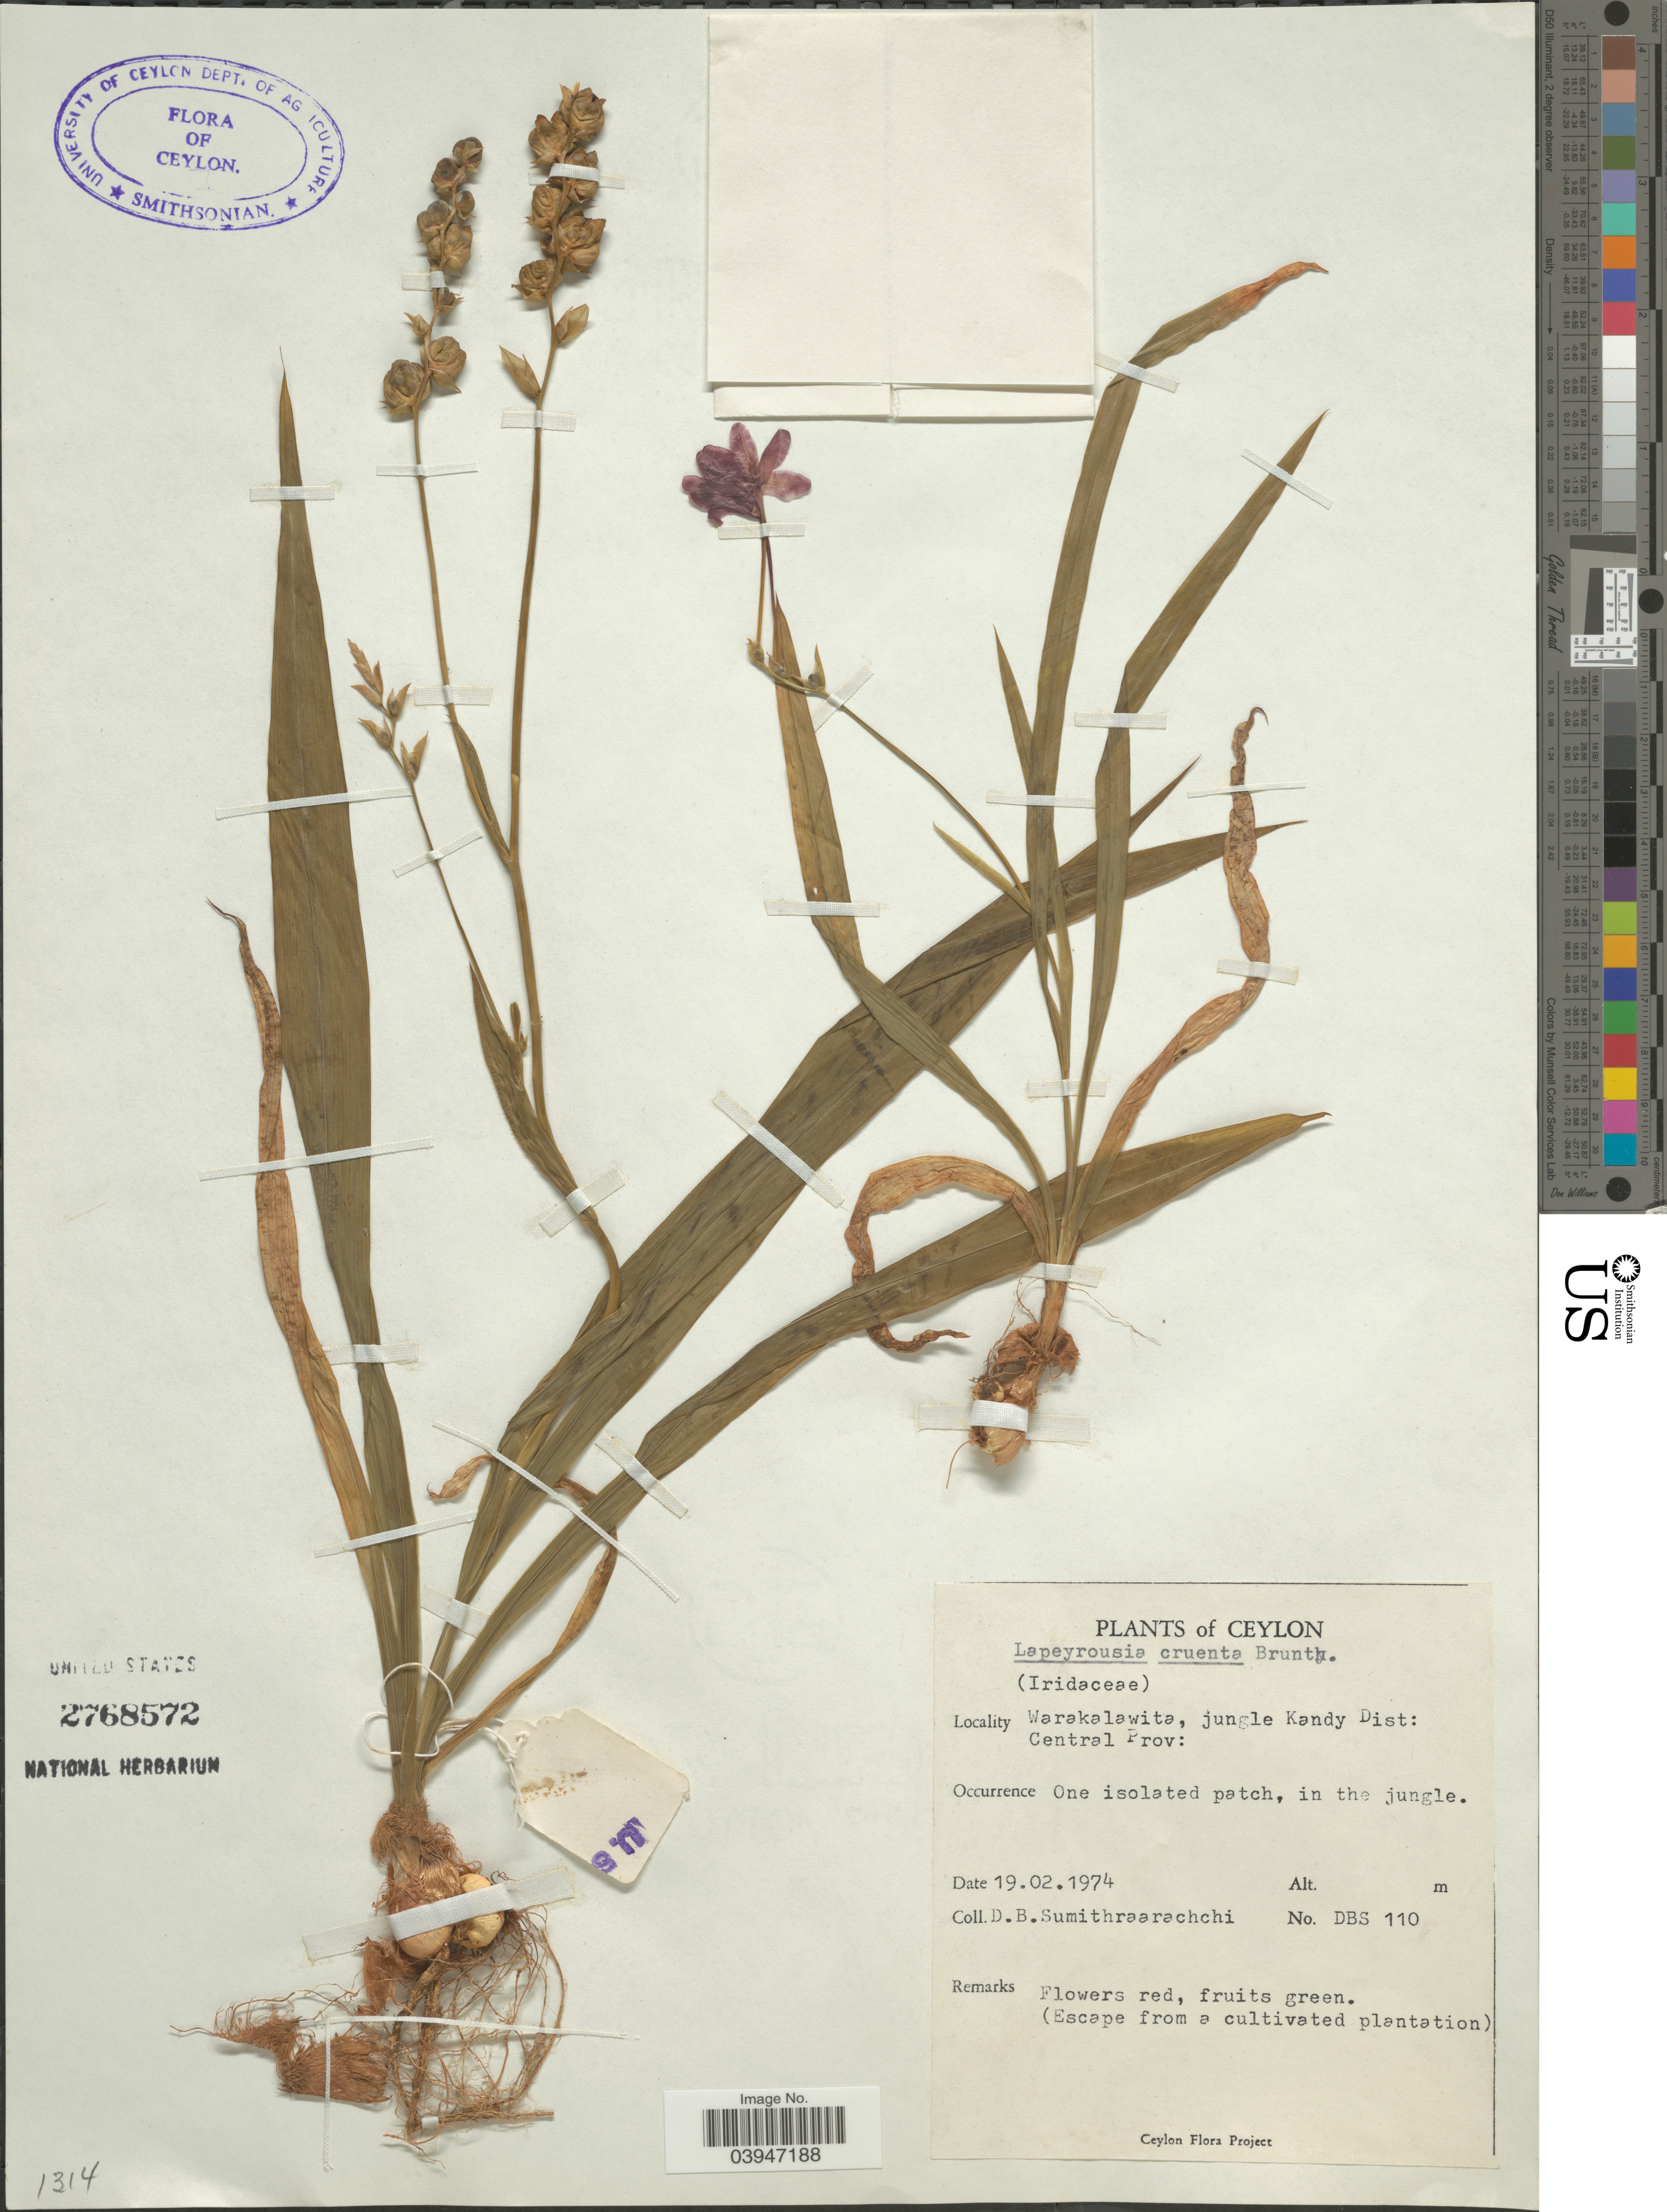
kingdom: Plantae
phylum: Tracheophyta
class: Liliopsida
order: Asparagales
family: Iridaceae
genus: Lapeirousia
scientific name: Lapeirousia cruenta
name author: (Lindl.) Baker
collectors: D. B. Sumithraarachchi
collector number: DBS 110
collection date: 1974-02-19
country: Sri Lanka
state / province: Central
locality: Ceylon. Warakalawita, jungle Kandy Dist.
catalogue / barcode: US 2768572